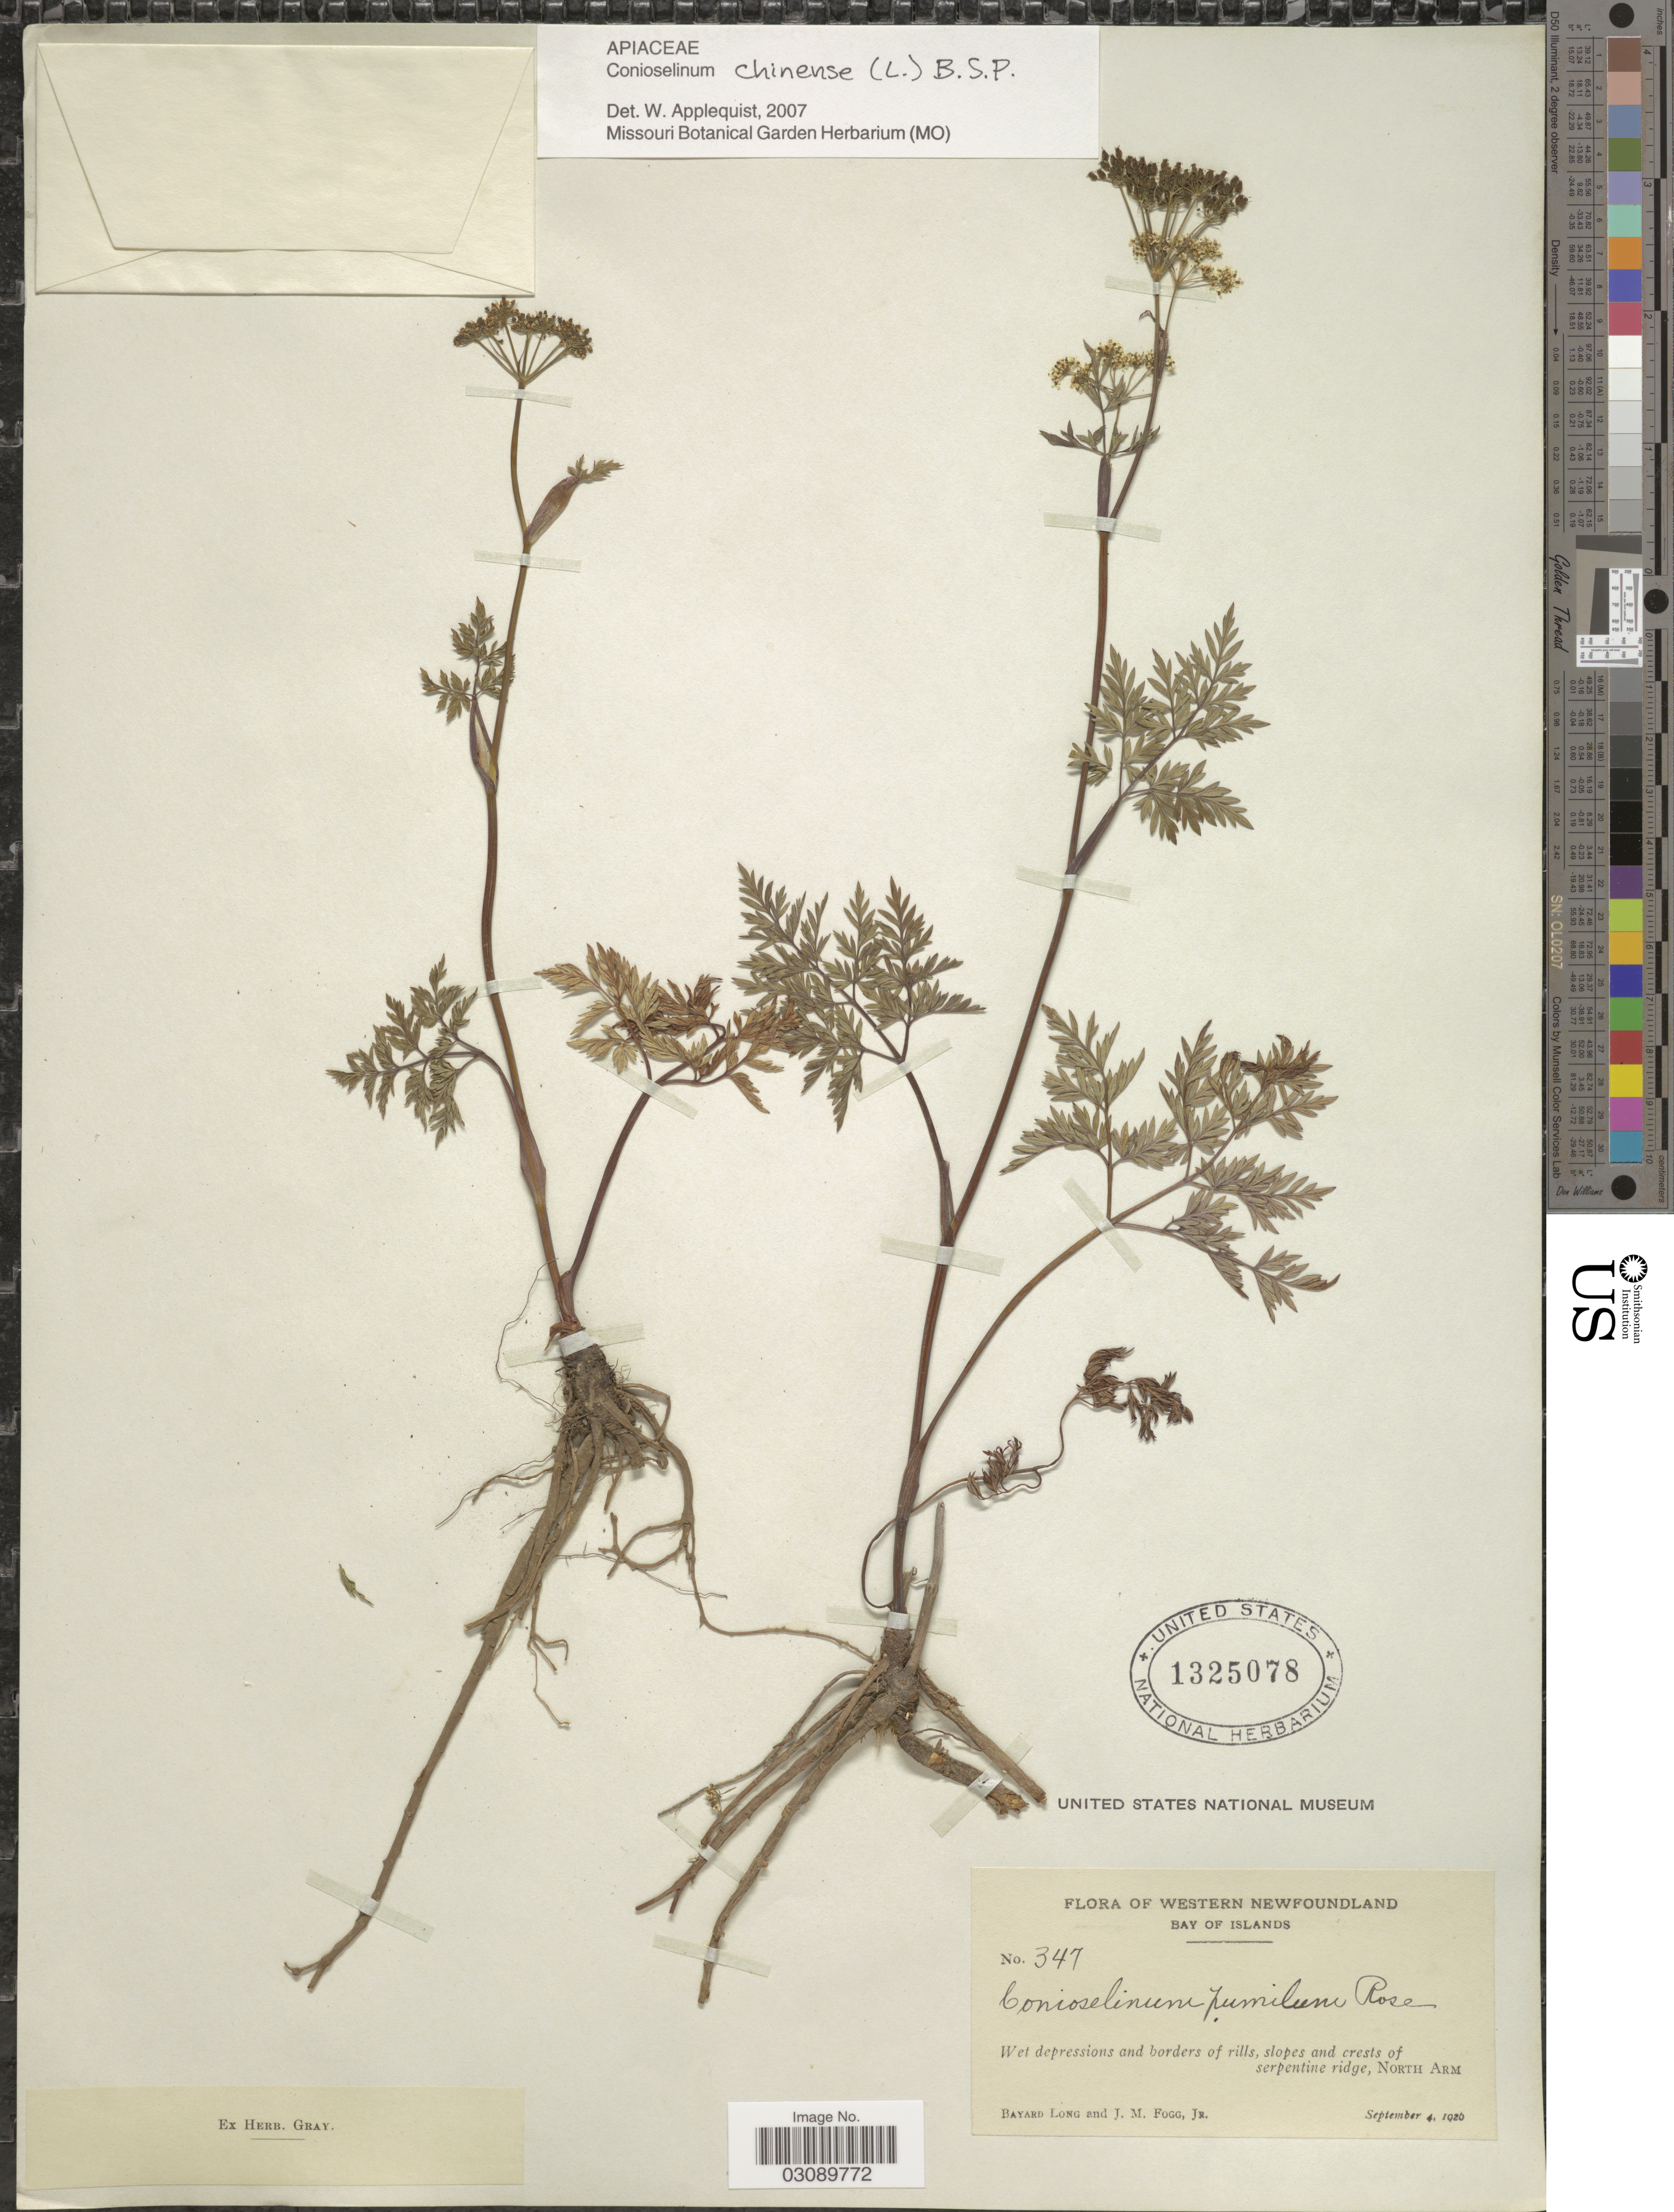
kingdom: Plantae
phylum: Tracheophyta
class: Magnoliopsida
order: Apiales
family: Apiaceae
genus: Conioselinum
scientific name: Conioselinum chinense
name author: (L.) Britton et al.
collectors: B. Long & J. Fogg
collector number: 347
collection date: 1926-09-04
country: Canada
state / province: Newfoundland and Labrador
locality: Western Newfoundland, Bay of Islands. Slopes and crests of serpentine ridge, North Arm.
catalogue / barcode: US 1325078